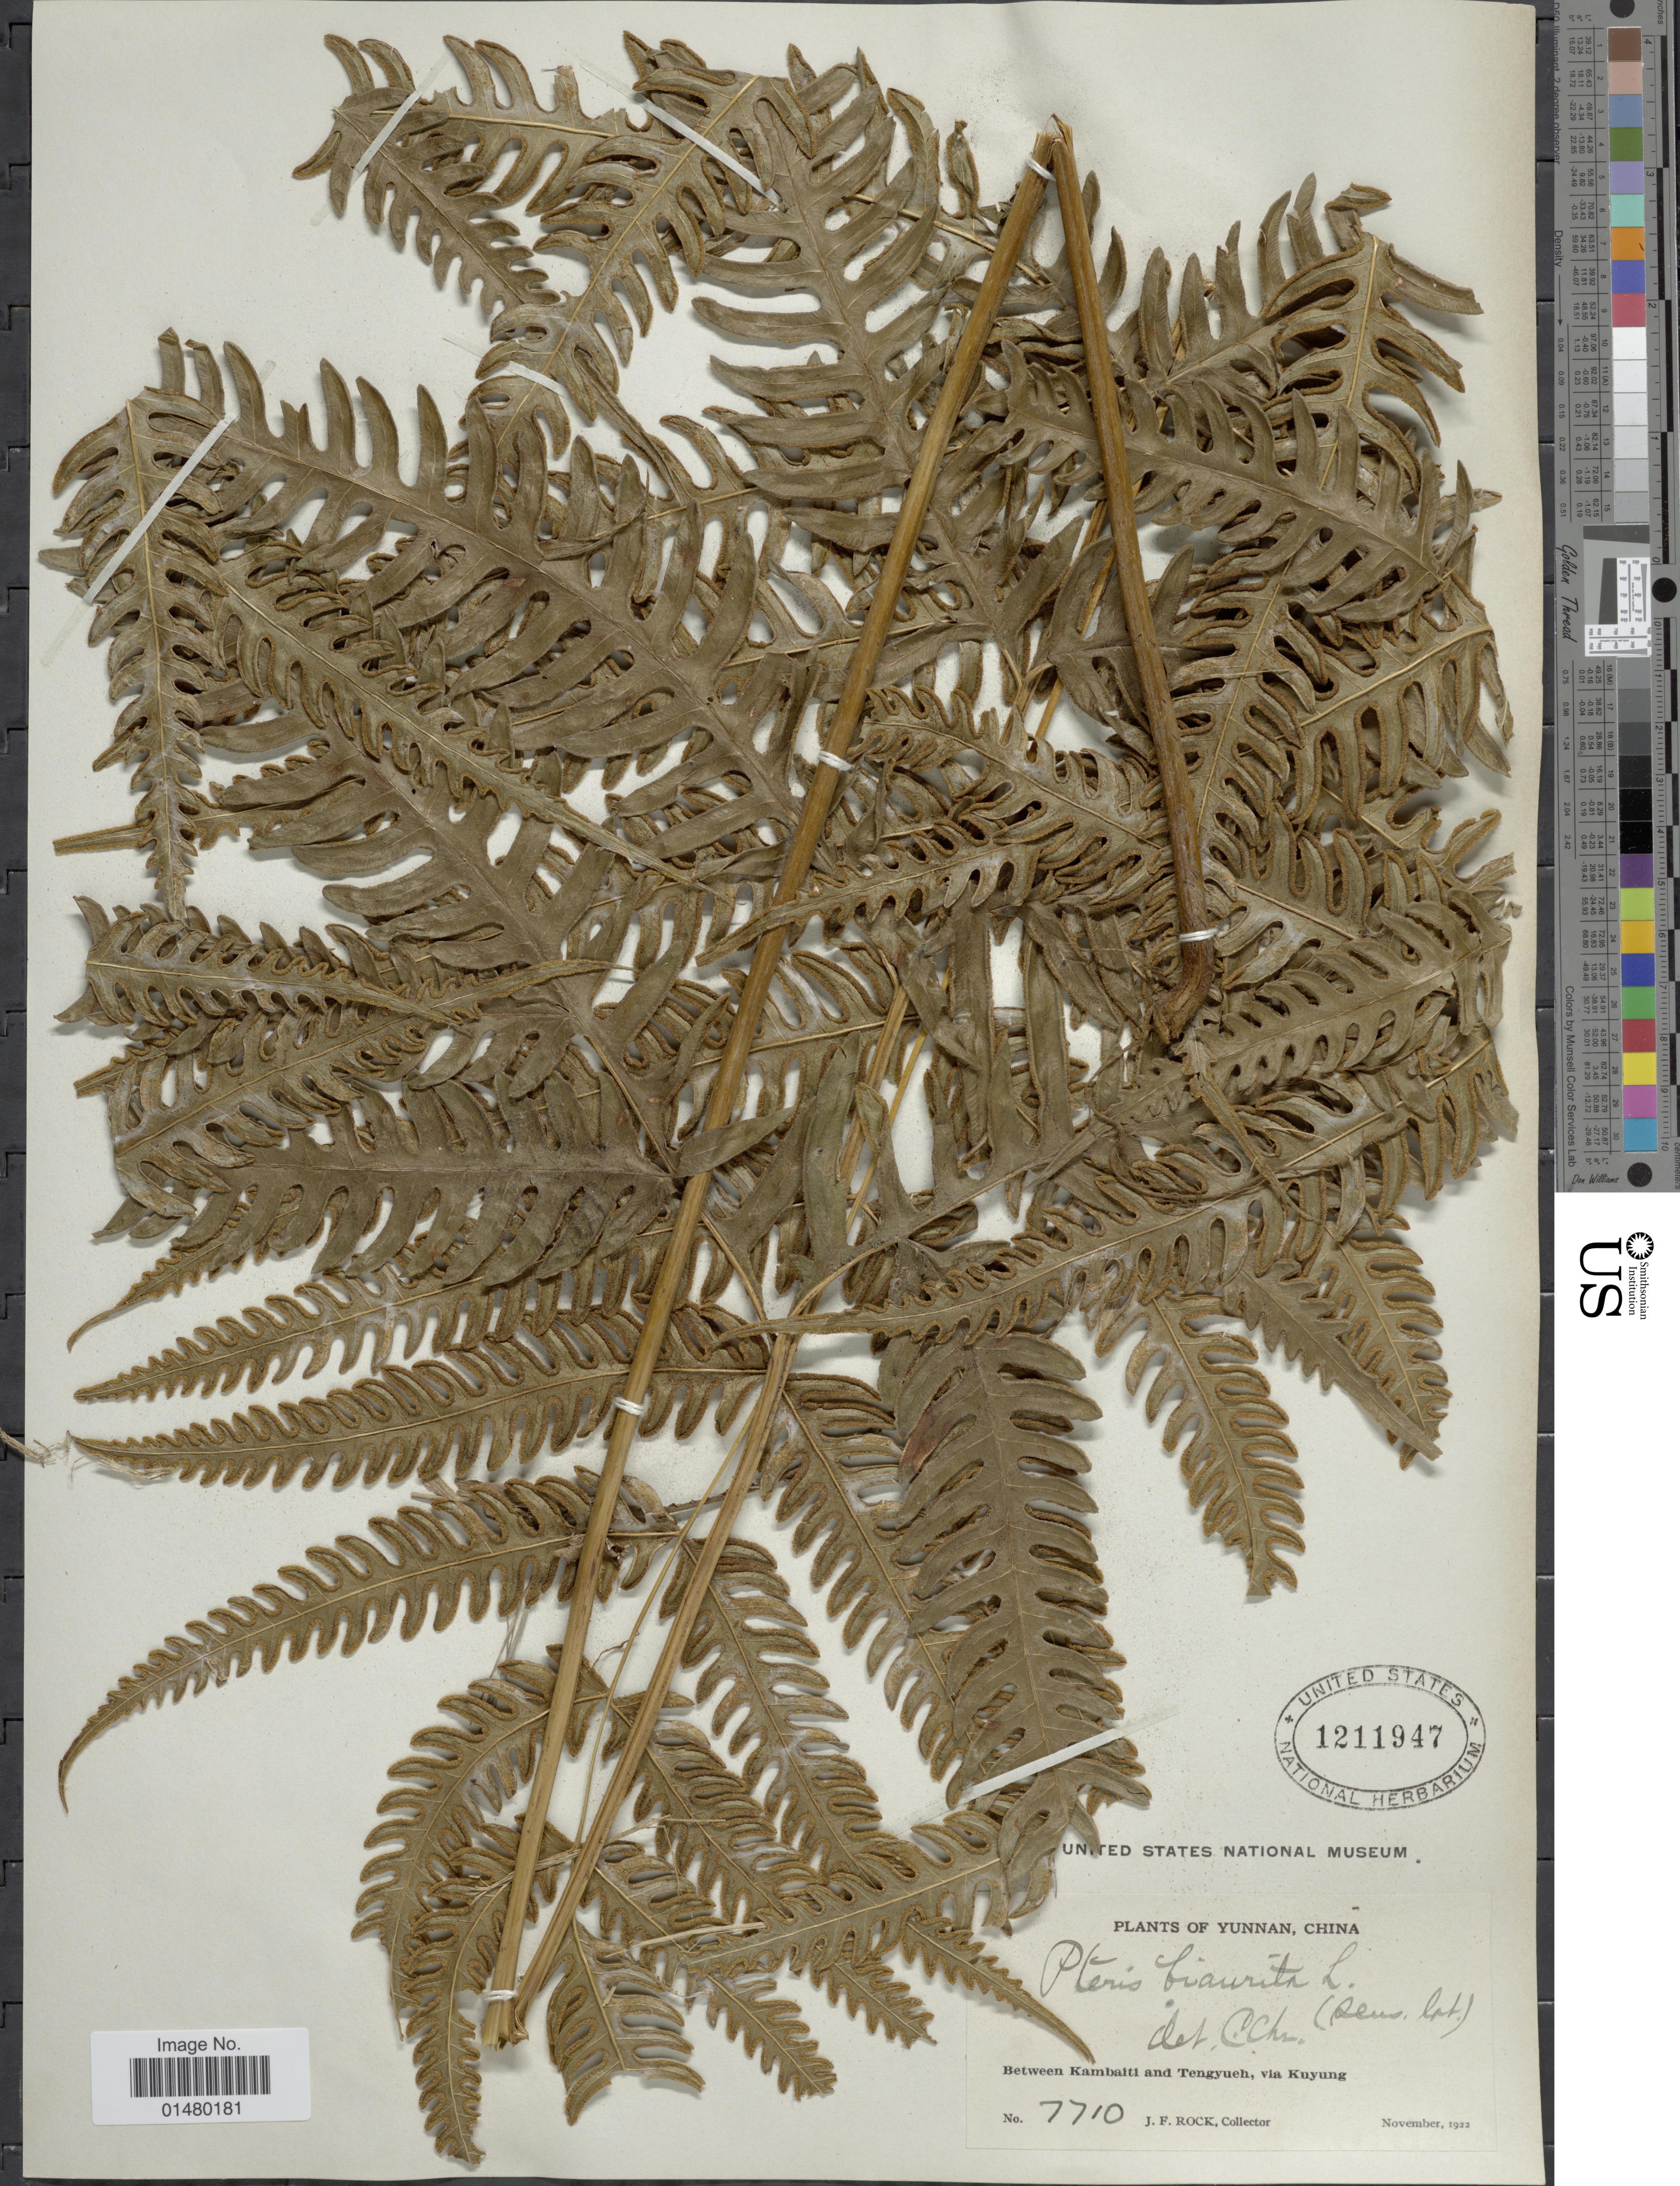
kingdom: Plantae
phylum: Tracheophyta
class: Polypodiopsida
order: Polypodiales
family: Pteridaceae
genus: Pteris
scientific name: Pteris biaurita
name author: L.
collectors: J. Rock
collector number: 7710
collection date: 1922-11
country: China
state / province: Yunnan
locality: Between Kambaiti and Tengyueh, via Kuyung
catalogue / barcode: US 1211947